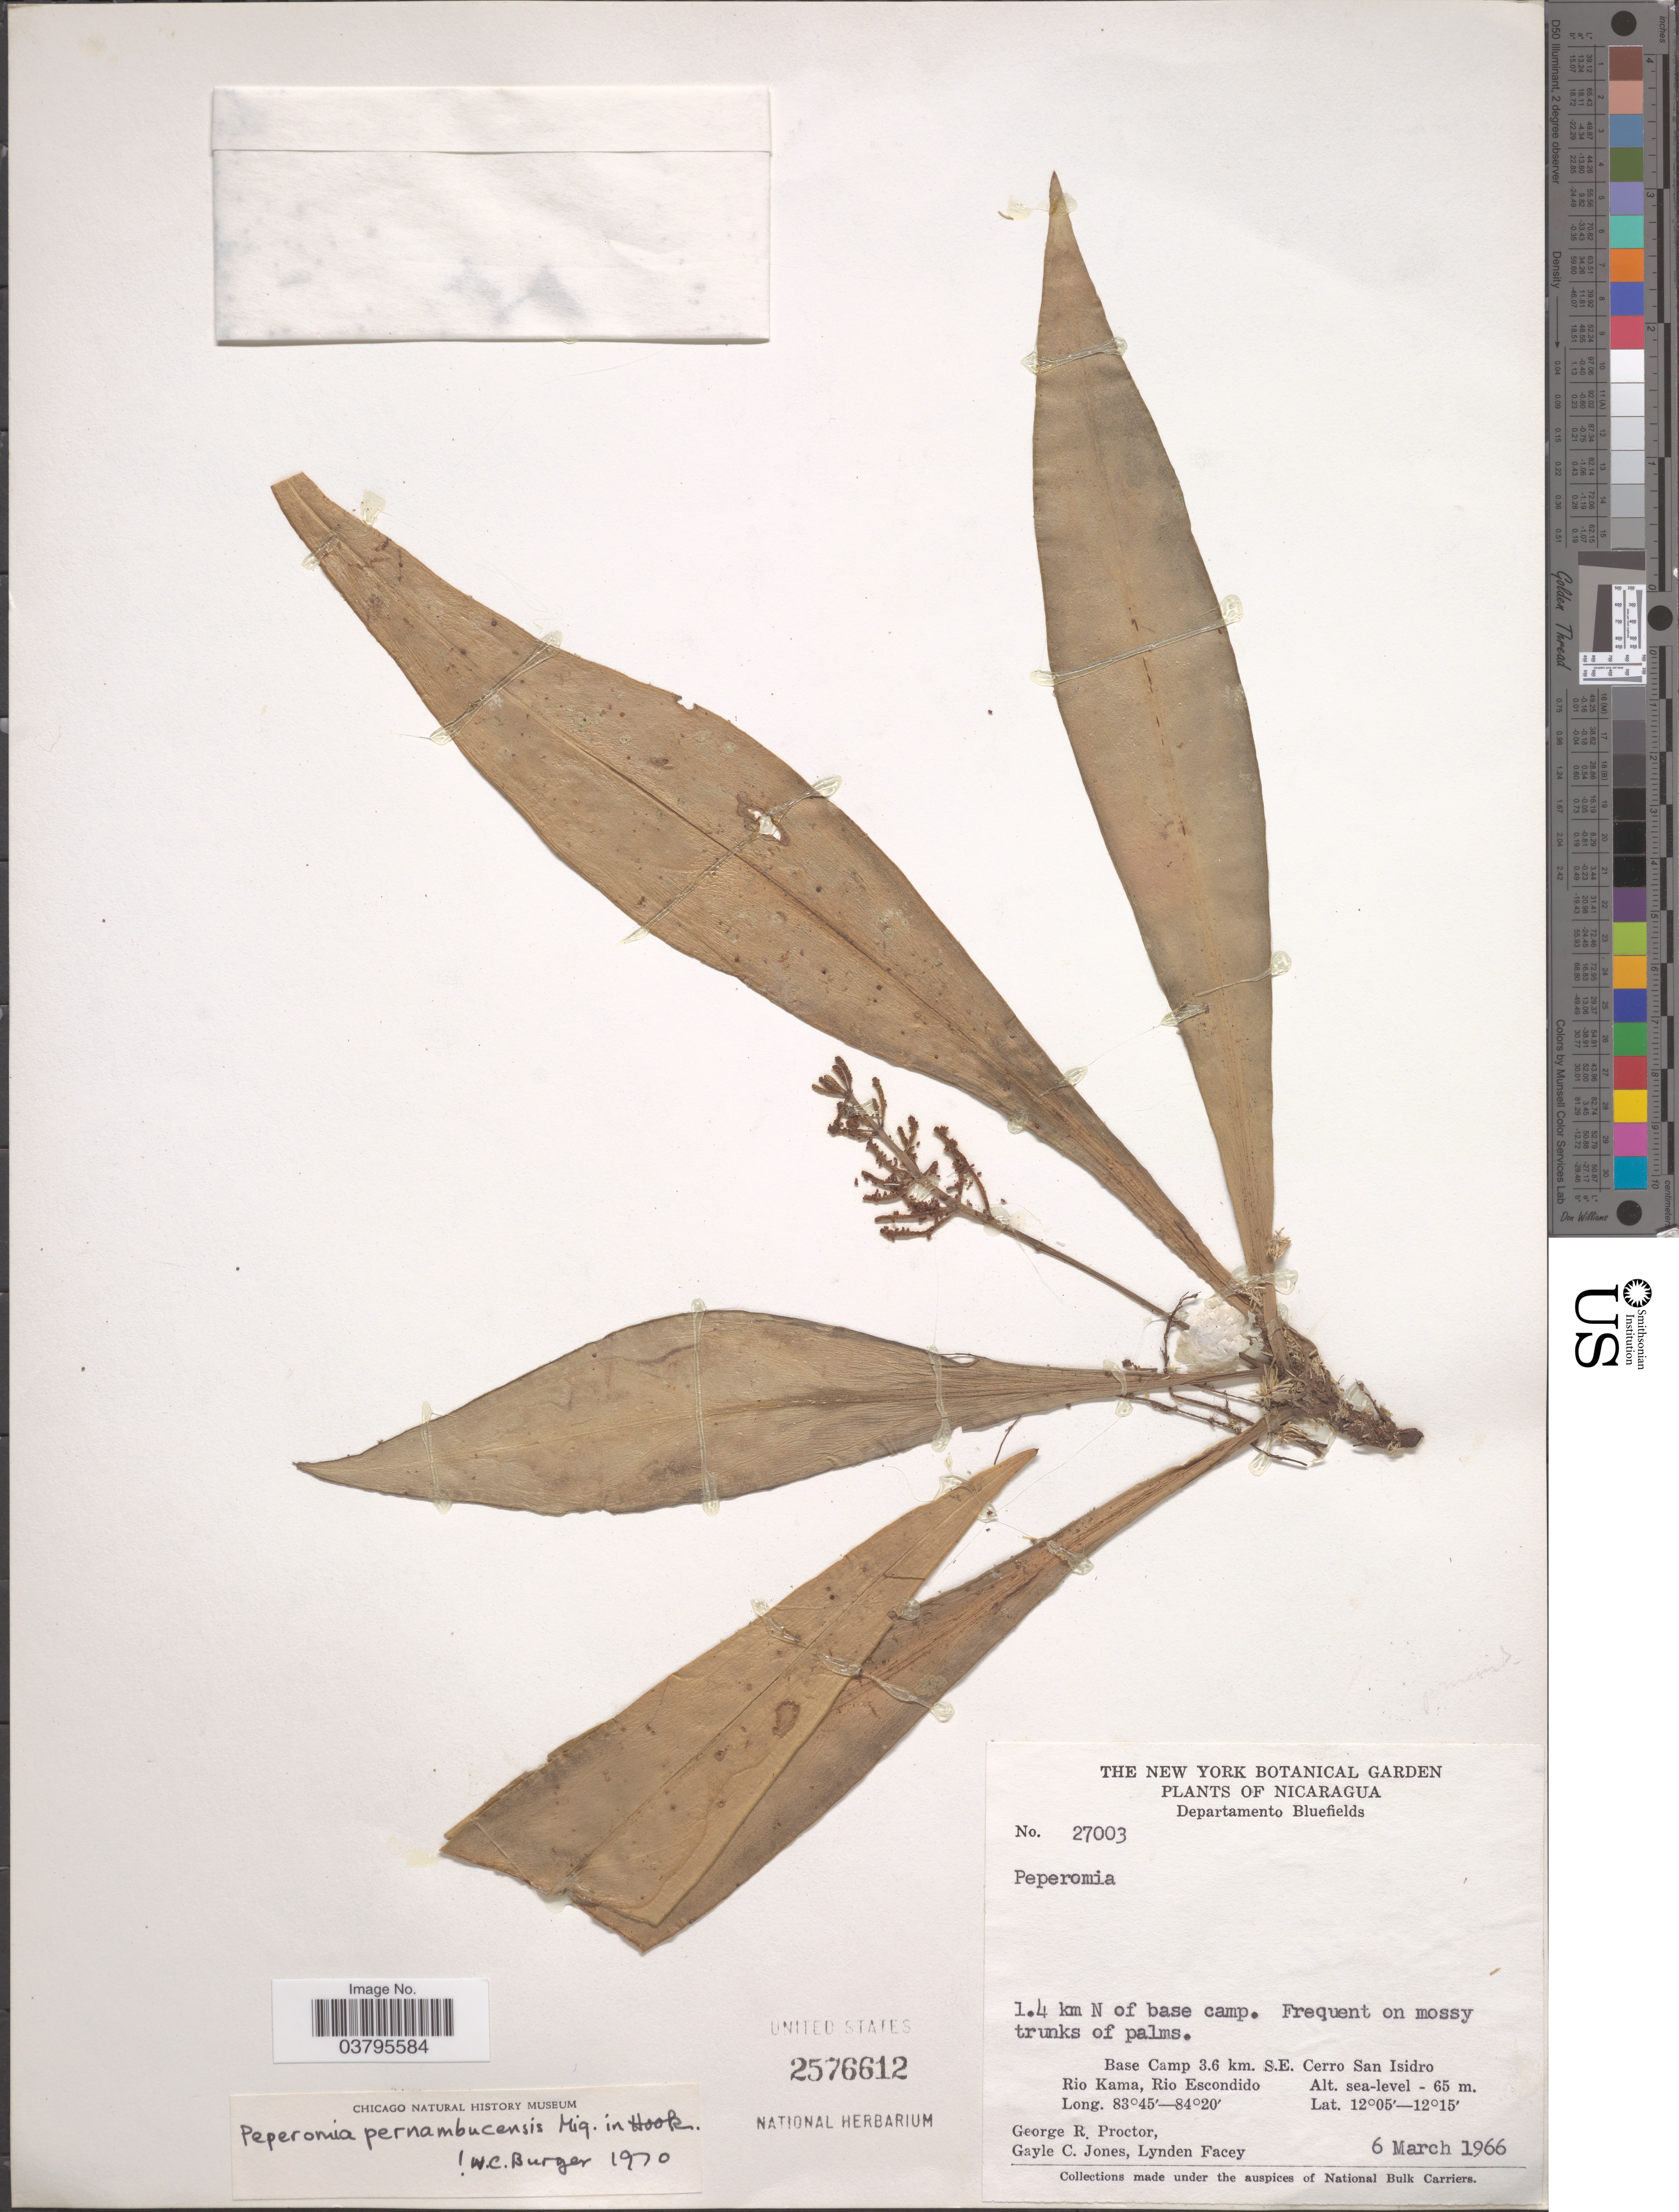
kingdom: Plantae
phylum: Tracheophyta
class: Magnoliopsida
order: Piperales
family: Piperaceae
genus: Peperomia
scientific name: Peperomia pernambucensis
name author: Miq.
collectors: G. Proctor, G. C. Jones & L. Facey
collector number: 27003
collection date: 1966-03-06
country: Nicaragua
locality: Departamento Bluefields. 1.4 km N of base camp. Base Camp 3.6 km. S.E. Cerro San Isidro. Rio Kama, Rio Escondido.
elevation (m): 0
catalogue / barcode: US 2576612